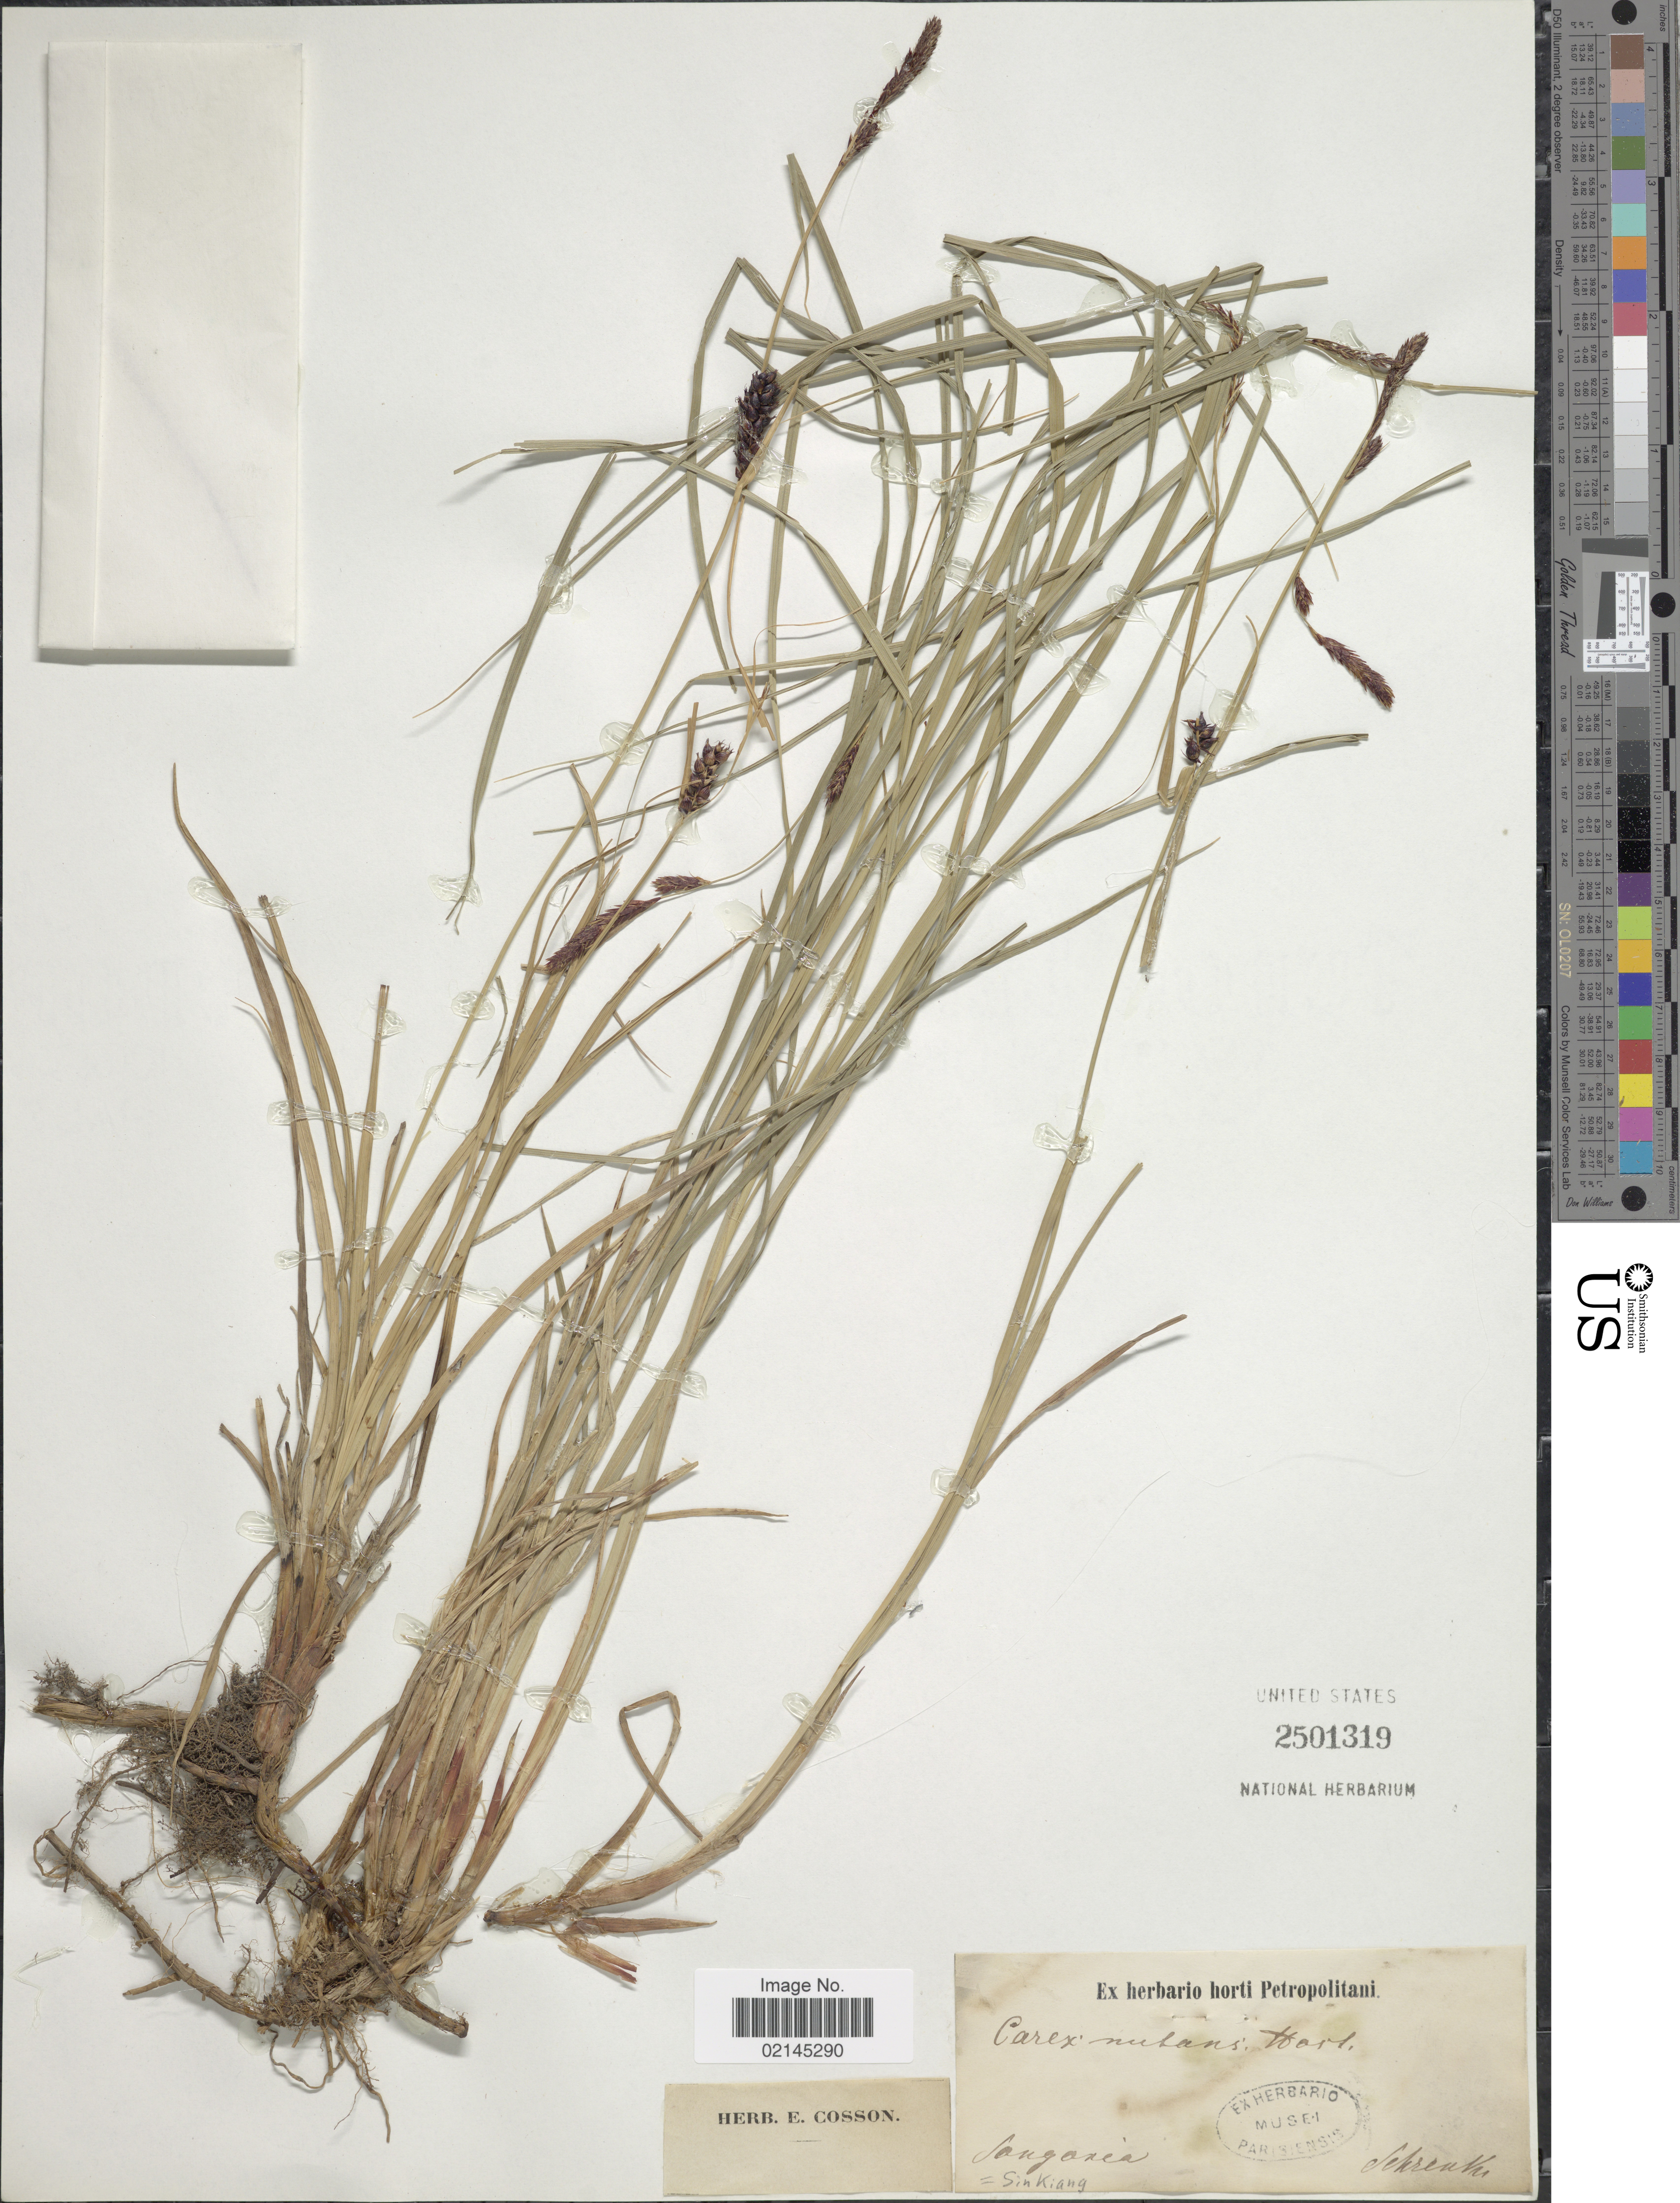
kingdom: Plantae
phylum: Tracheophyta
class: Liliopsida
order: Poales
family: Cyperaceae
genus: Carex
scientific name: Carex melanostachya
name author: M. Bieb. ex Willd.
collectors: -- Schrenck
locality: Sangaria, Sin Kiang. [interpreted]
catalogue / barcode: US 2501319